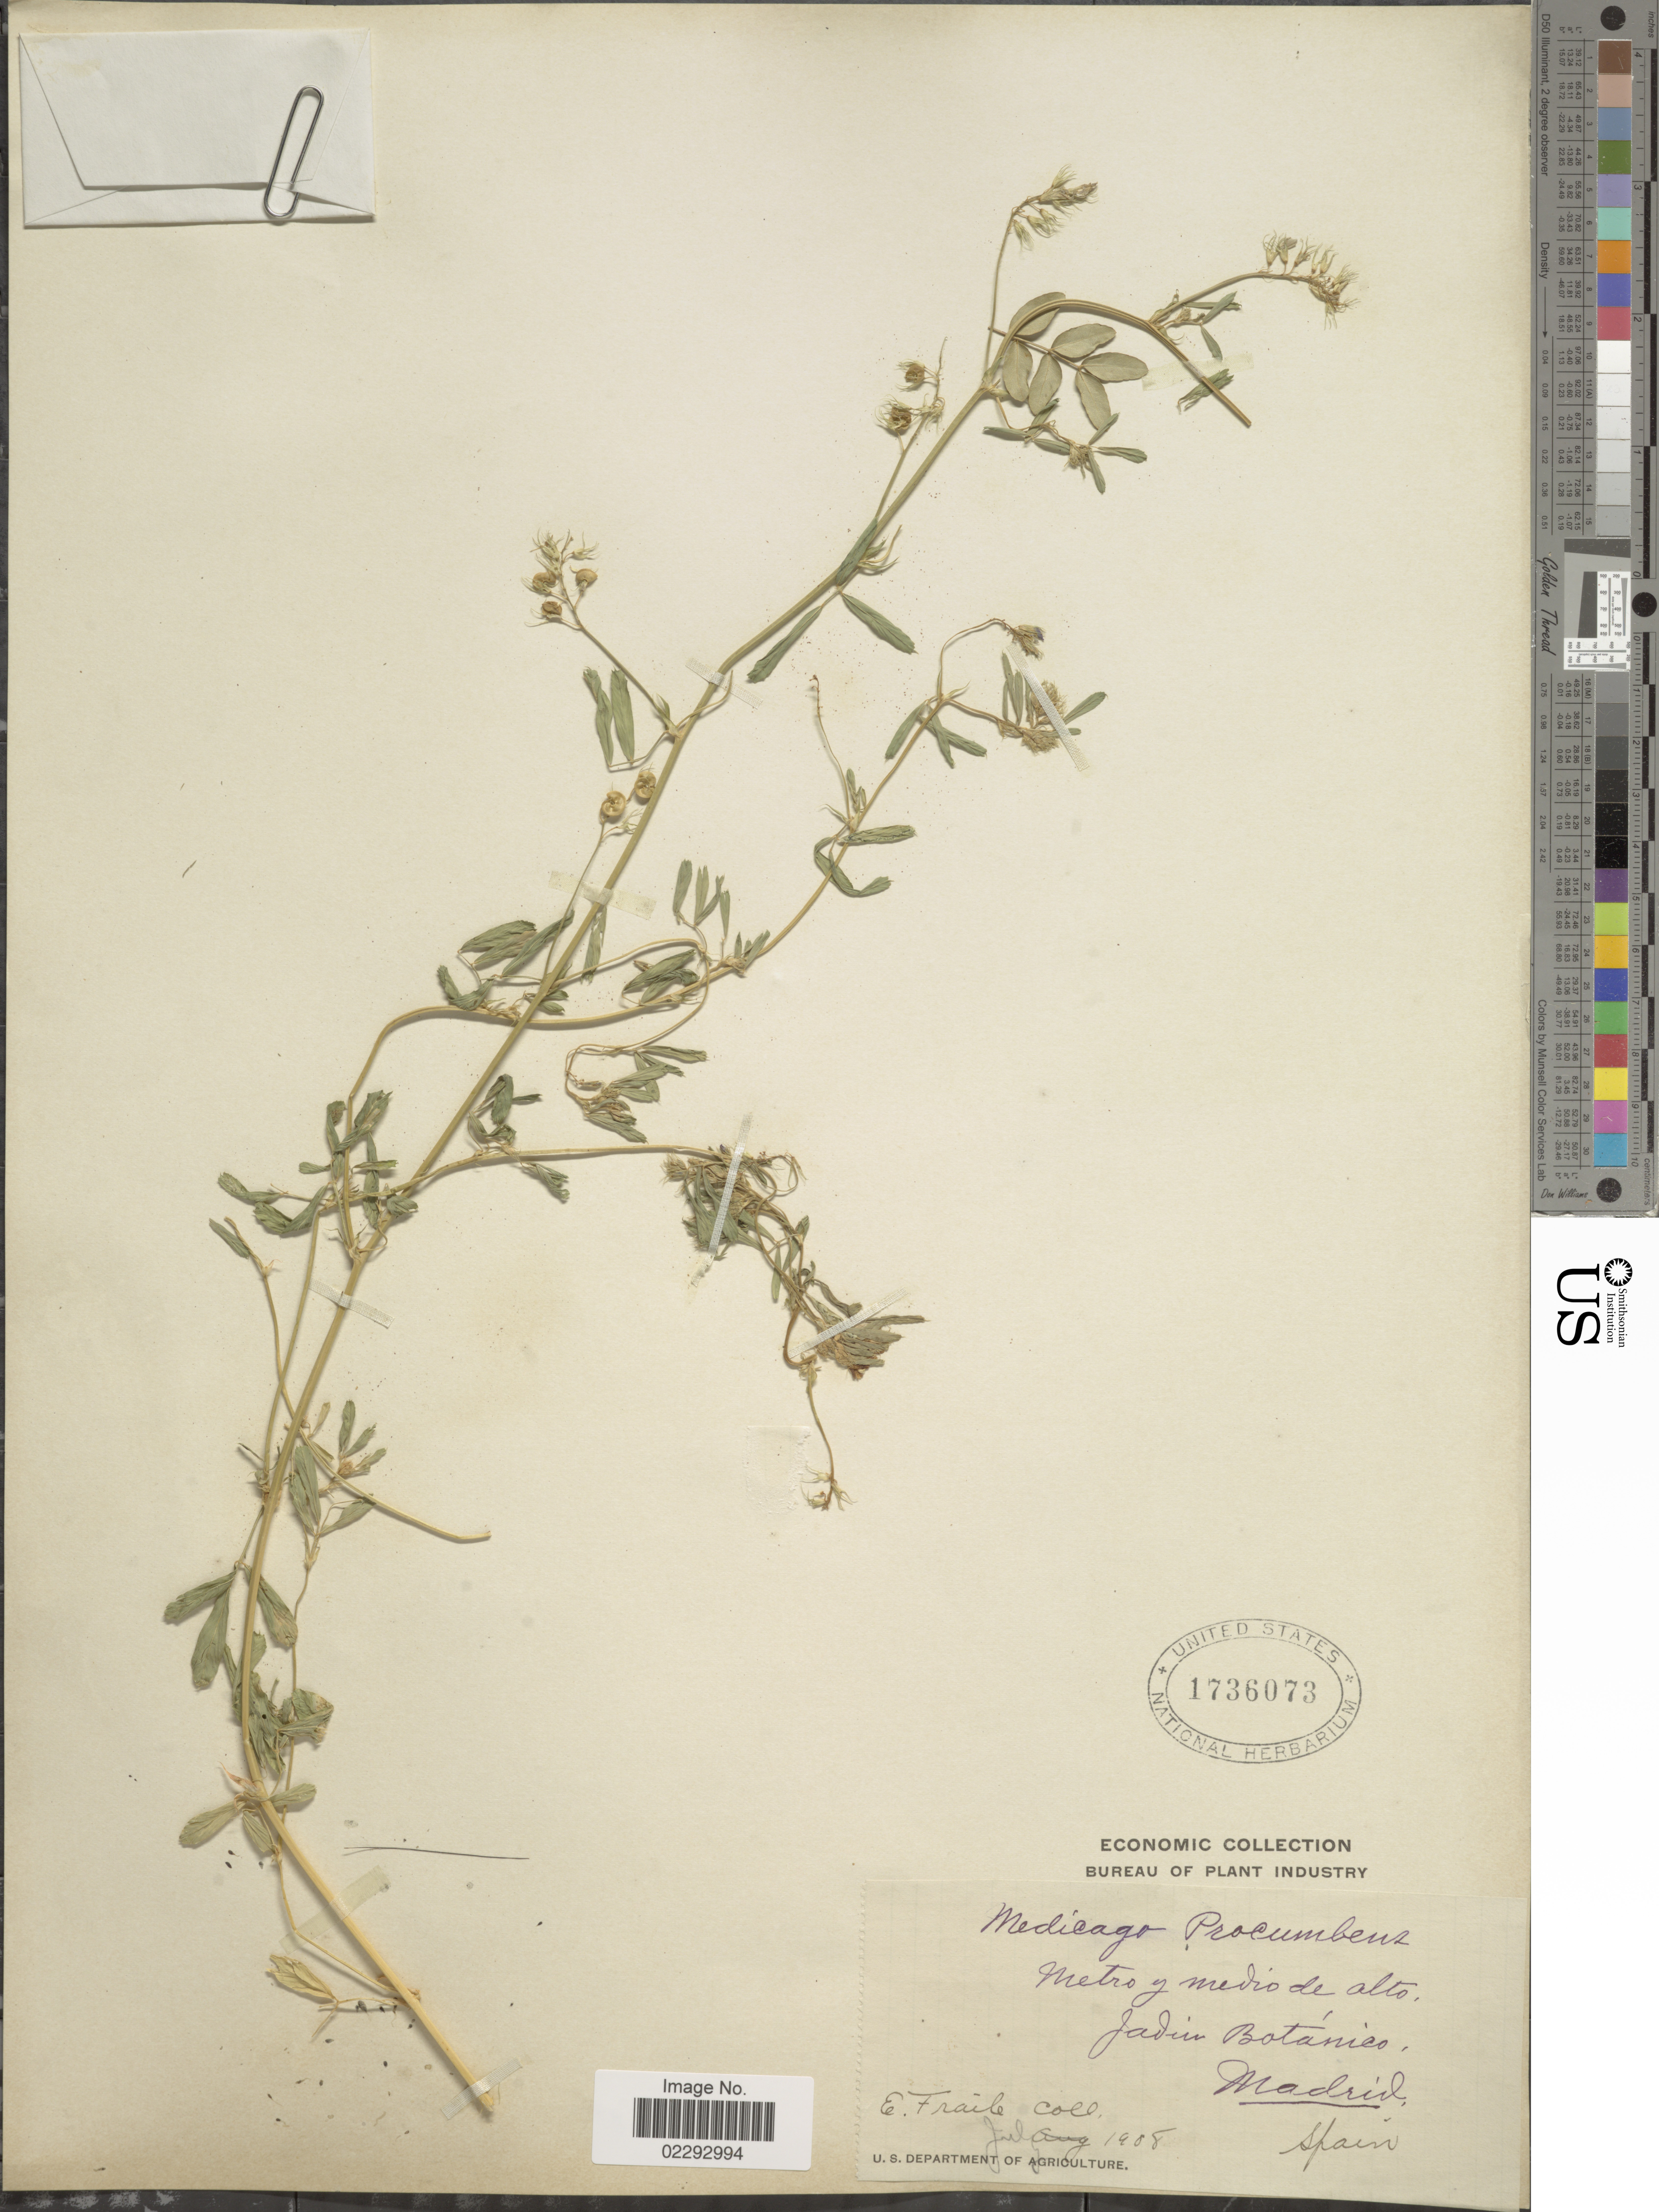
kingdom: Plantae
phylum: Tracheophyta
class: Magnoliopsida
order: Fabales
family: Fabaceae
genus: Medicago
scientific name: Medicago procumbens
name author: Besser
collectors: Fraile, E.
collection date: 1908-07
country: Spain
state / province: Madrid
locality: Metro y Medio de alto, Jardim Botanico, Madrid, Spain.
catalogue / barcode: US 1736073